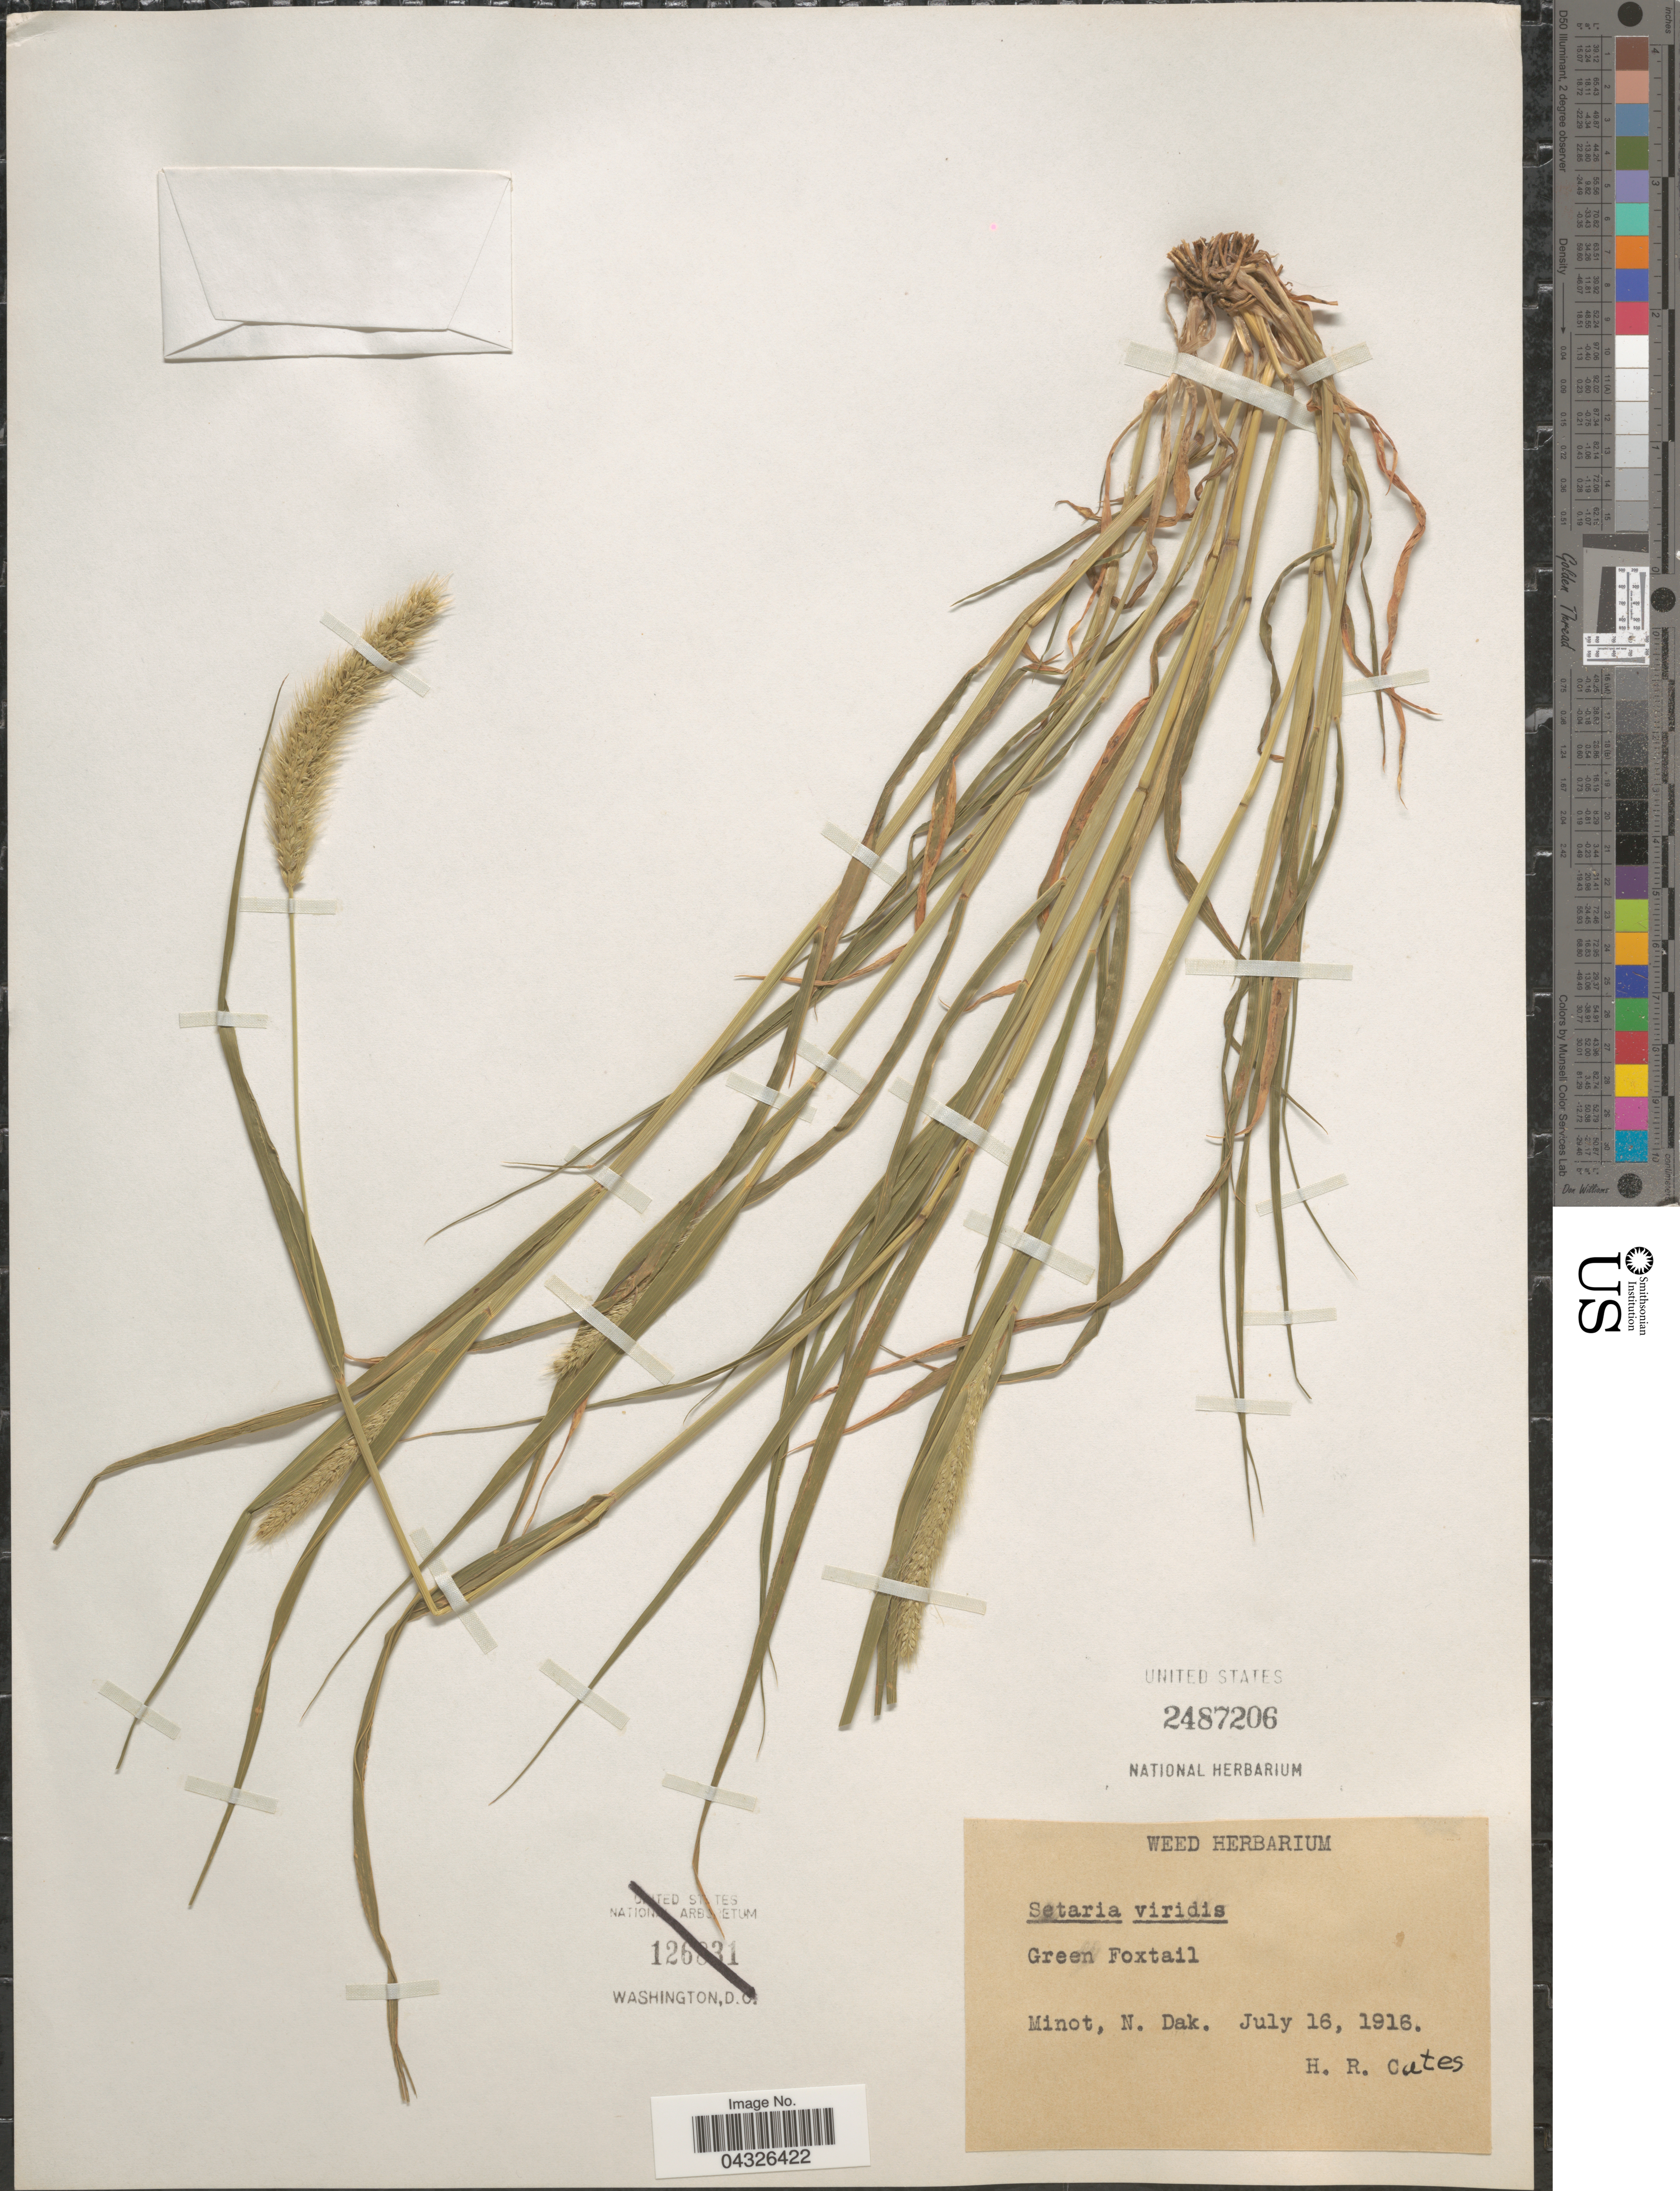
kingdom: Plantae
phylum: Tracheophyta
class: Liliopsida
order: Poales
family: Poaceae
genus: Setaria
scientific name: Setaria viridis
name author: (L.) P. Beauv.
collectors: H. Cates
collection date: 1916-07-16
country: United States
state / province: North Dakota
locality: Green Foxtail. Minot.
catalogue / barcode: US 2487206